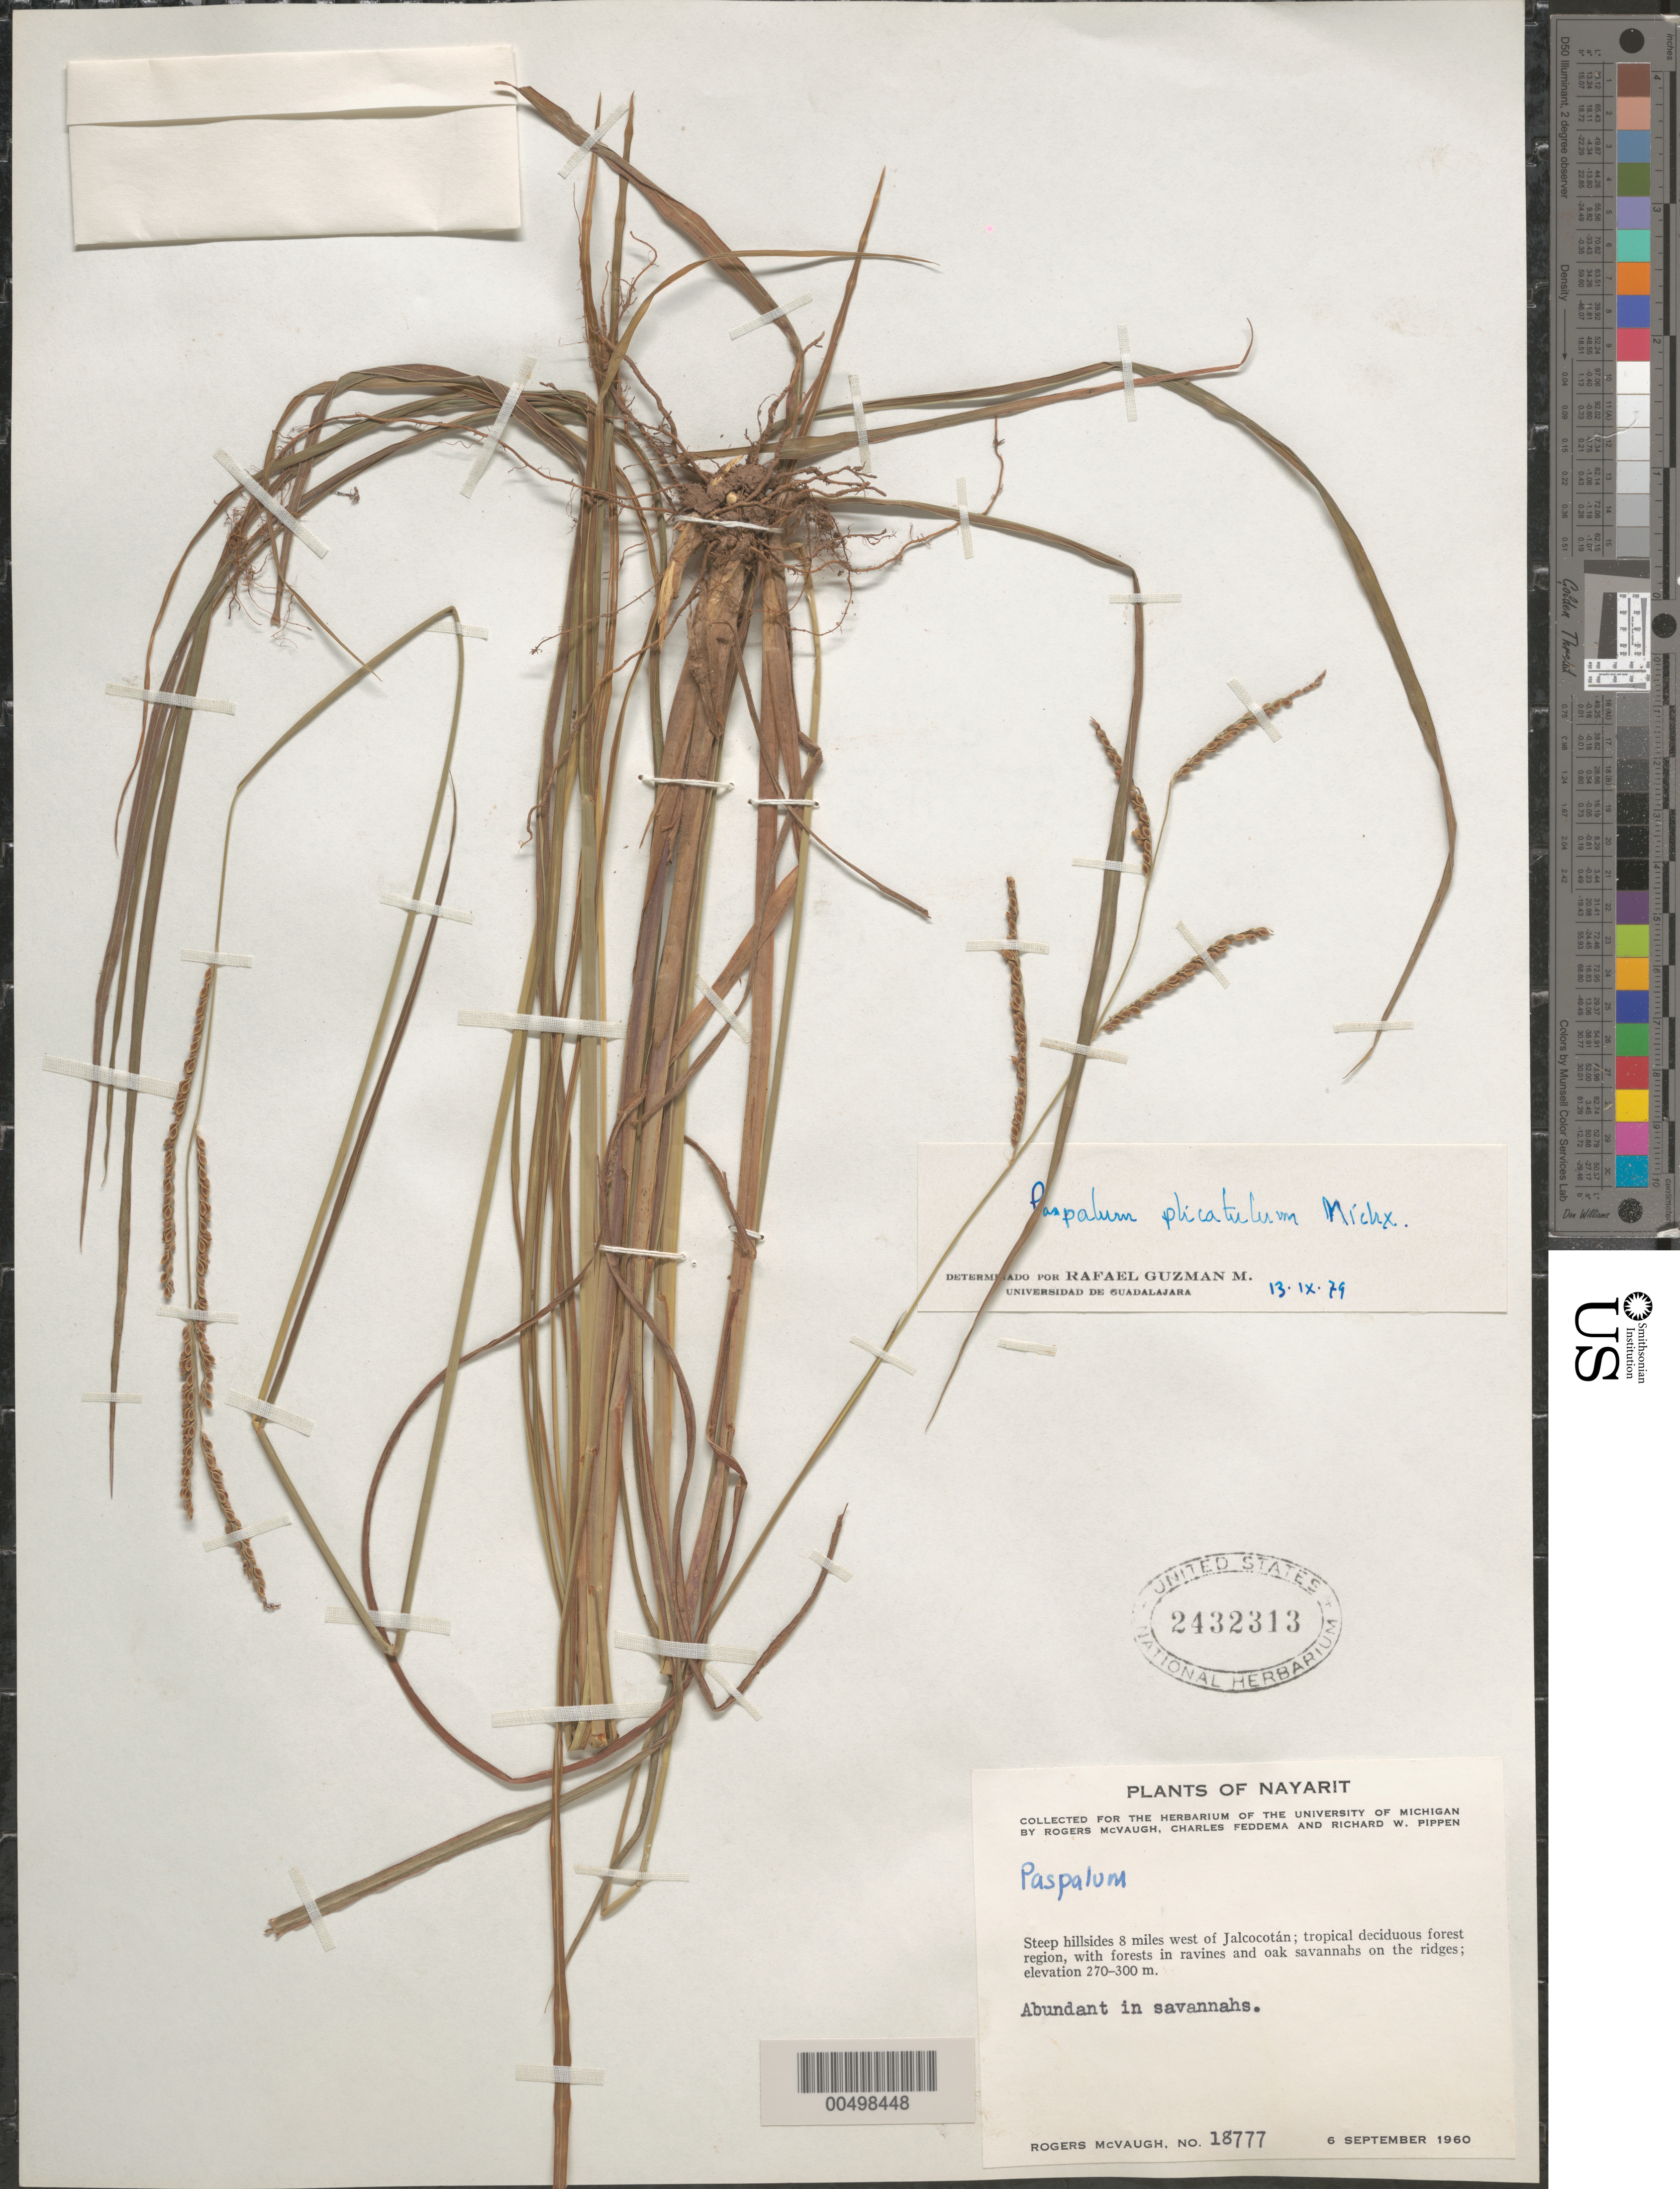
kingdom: Plantae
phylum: Tracheophyta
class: Liliopsida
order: Poales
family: Poaceae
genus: Paspalum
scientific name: Paspalum plicatulum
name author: Michx.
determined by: Guzman-M., R.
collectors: R. McVaugh, C. Feddema & R. W. Pippen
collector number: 18777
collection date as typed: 6 Sep 1960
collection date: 1960-09-06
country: Mexico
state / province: Nayarit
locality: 8 mi W of Jalcocotán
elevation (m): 270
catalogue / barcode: US 2432313